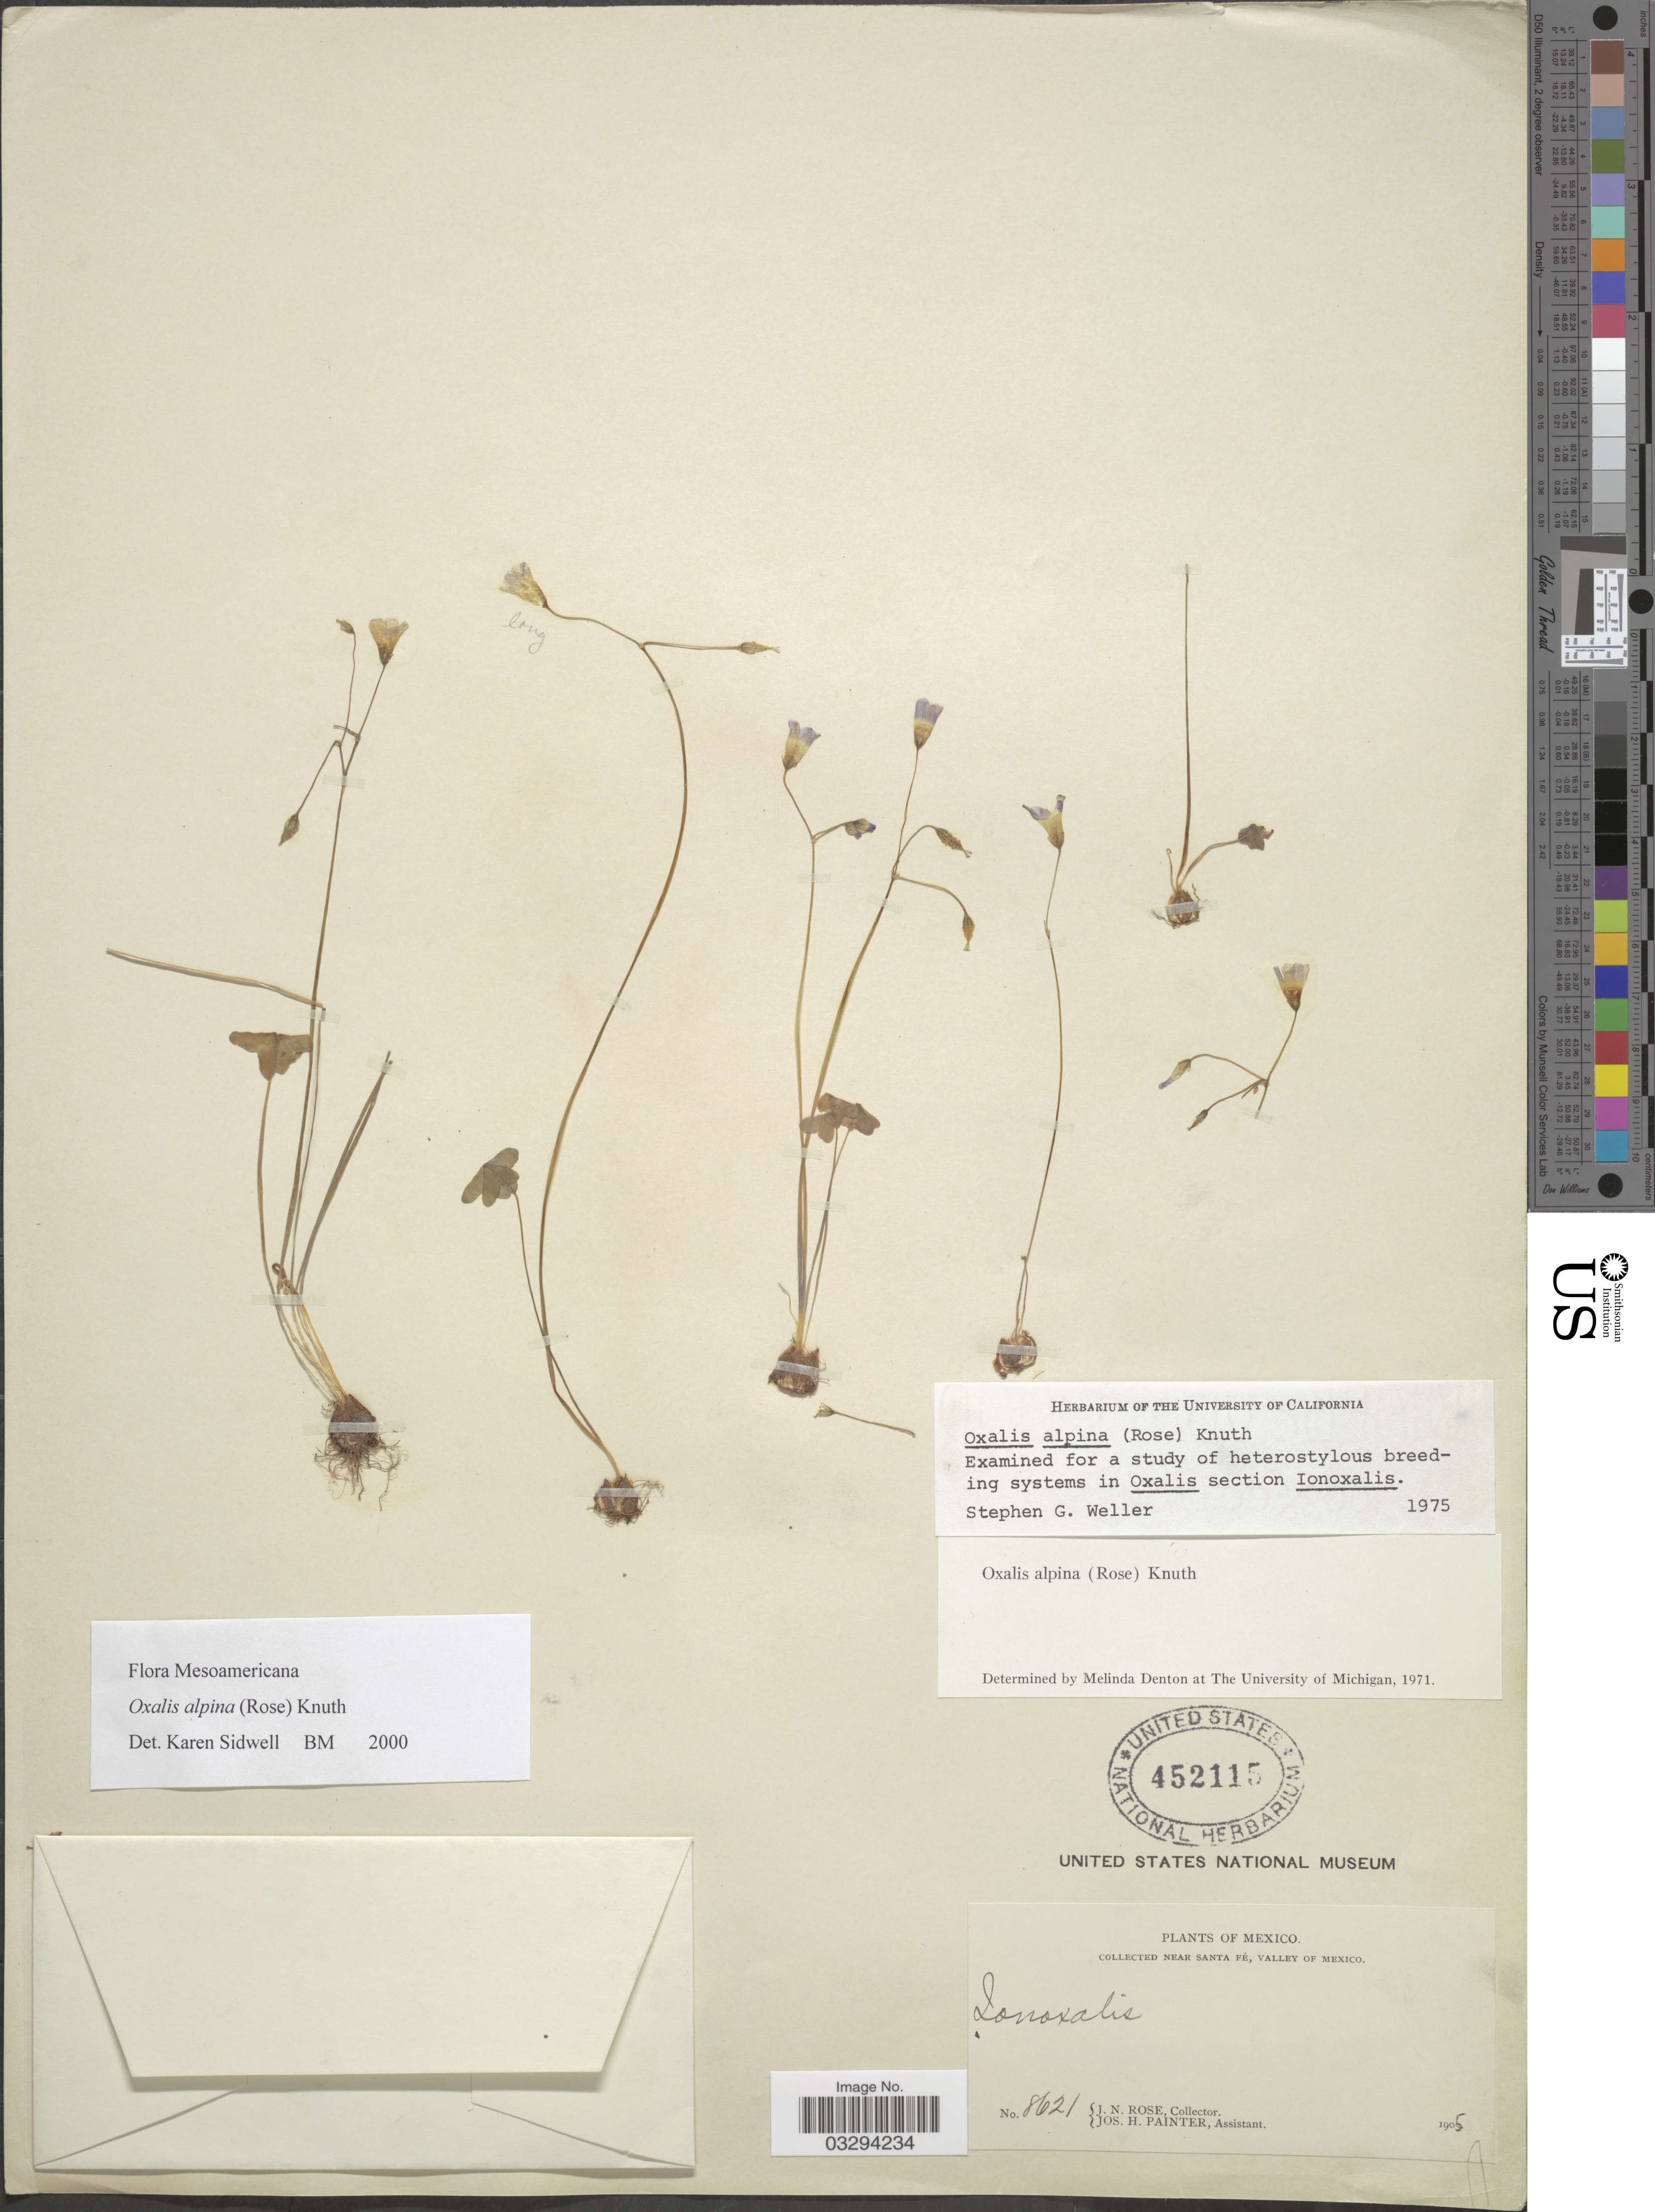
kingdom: Plantae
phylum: Tracheophyta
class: Magnoliopsida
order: Oxalidales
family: Oxalidaceae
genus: Oxalis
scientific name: Oxalis alpina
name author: (Rose) R. Knuth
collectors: J. N. Rose & J. H. Painter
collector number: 8621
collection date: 1905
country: Mexico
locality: Near Santa Fé, Valley of Mexico.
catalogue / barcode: US 452115